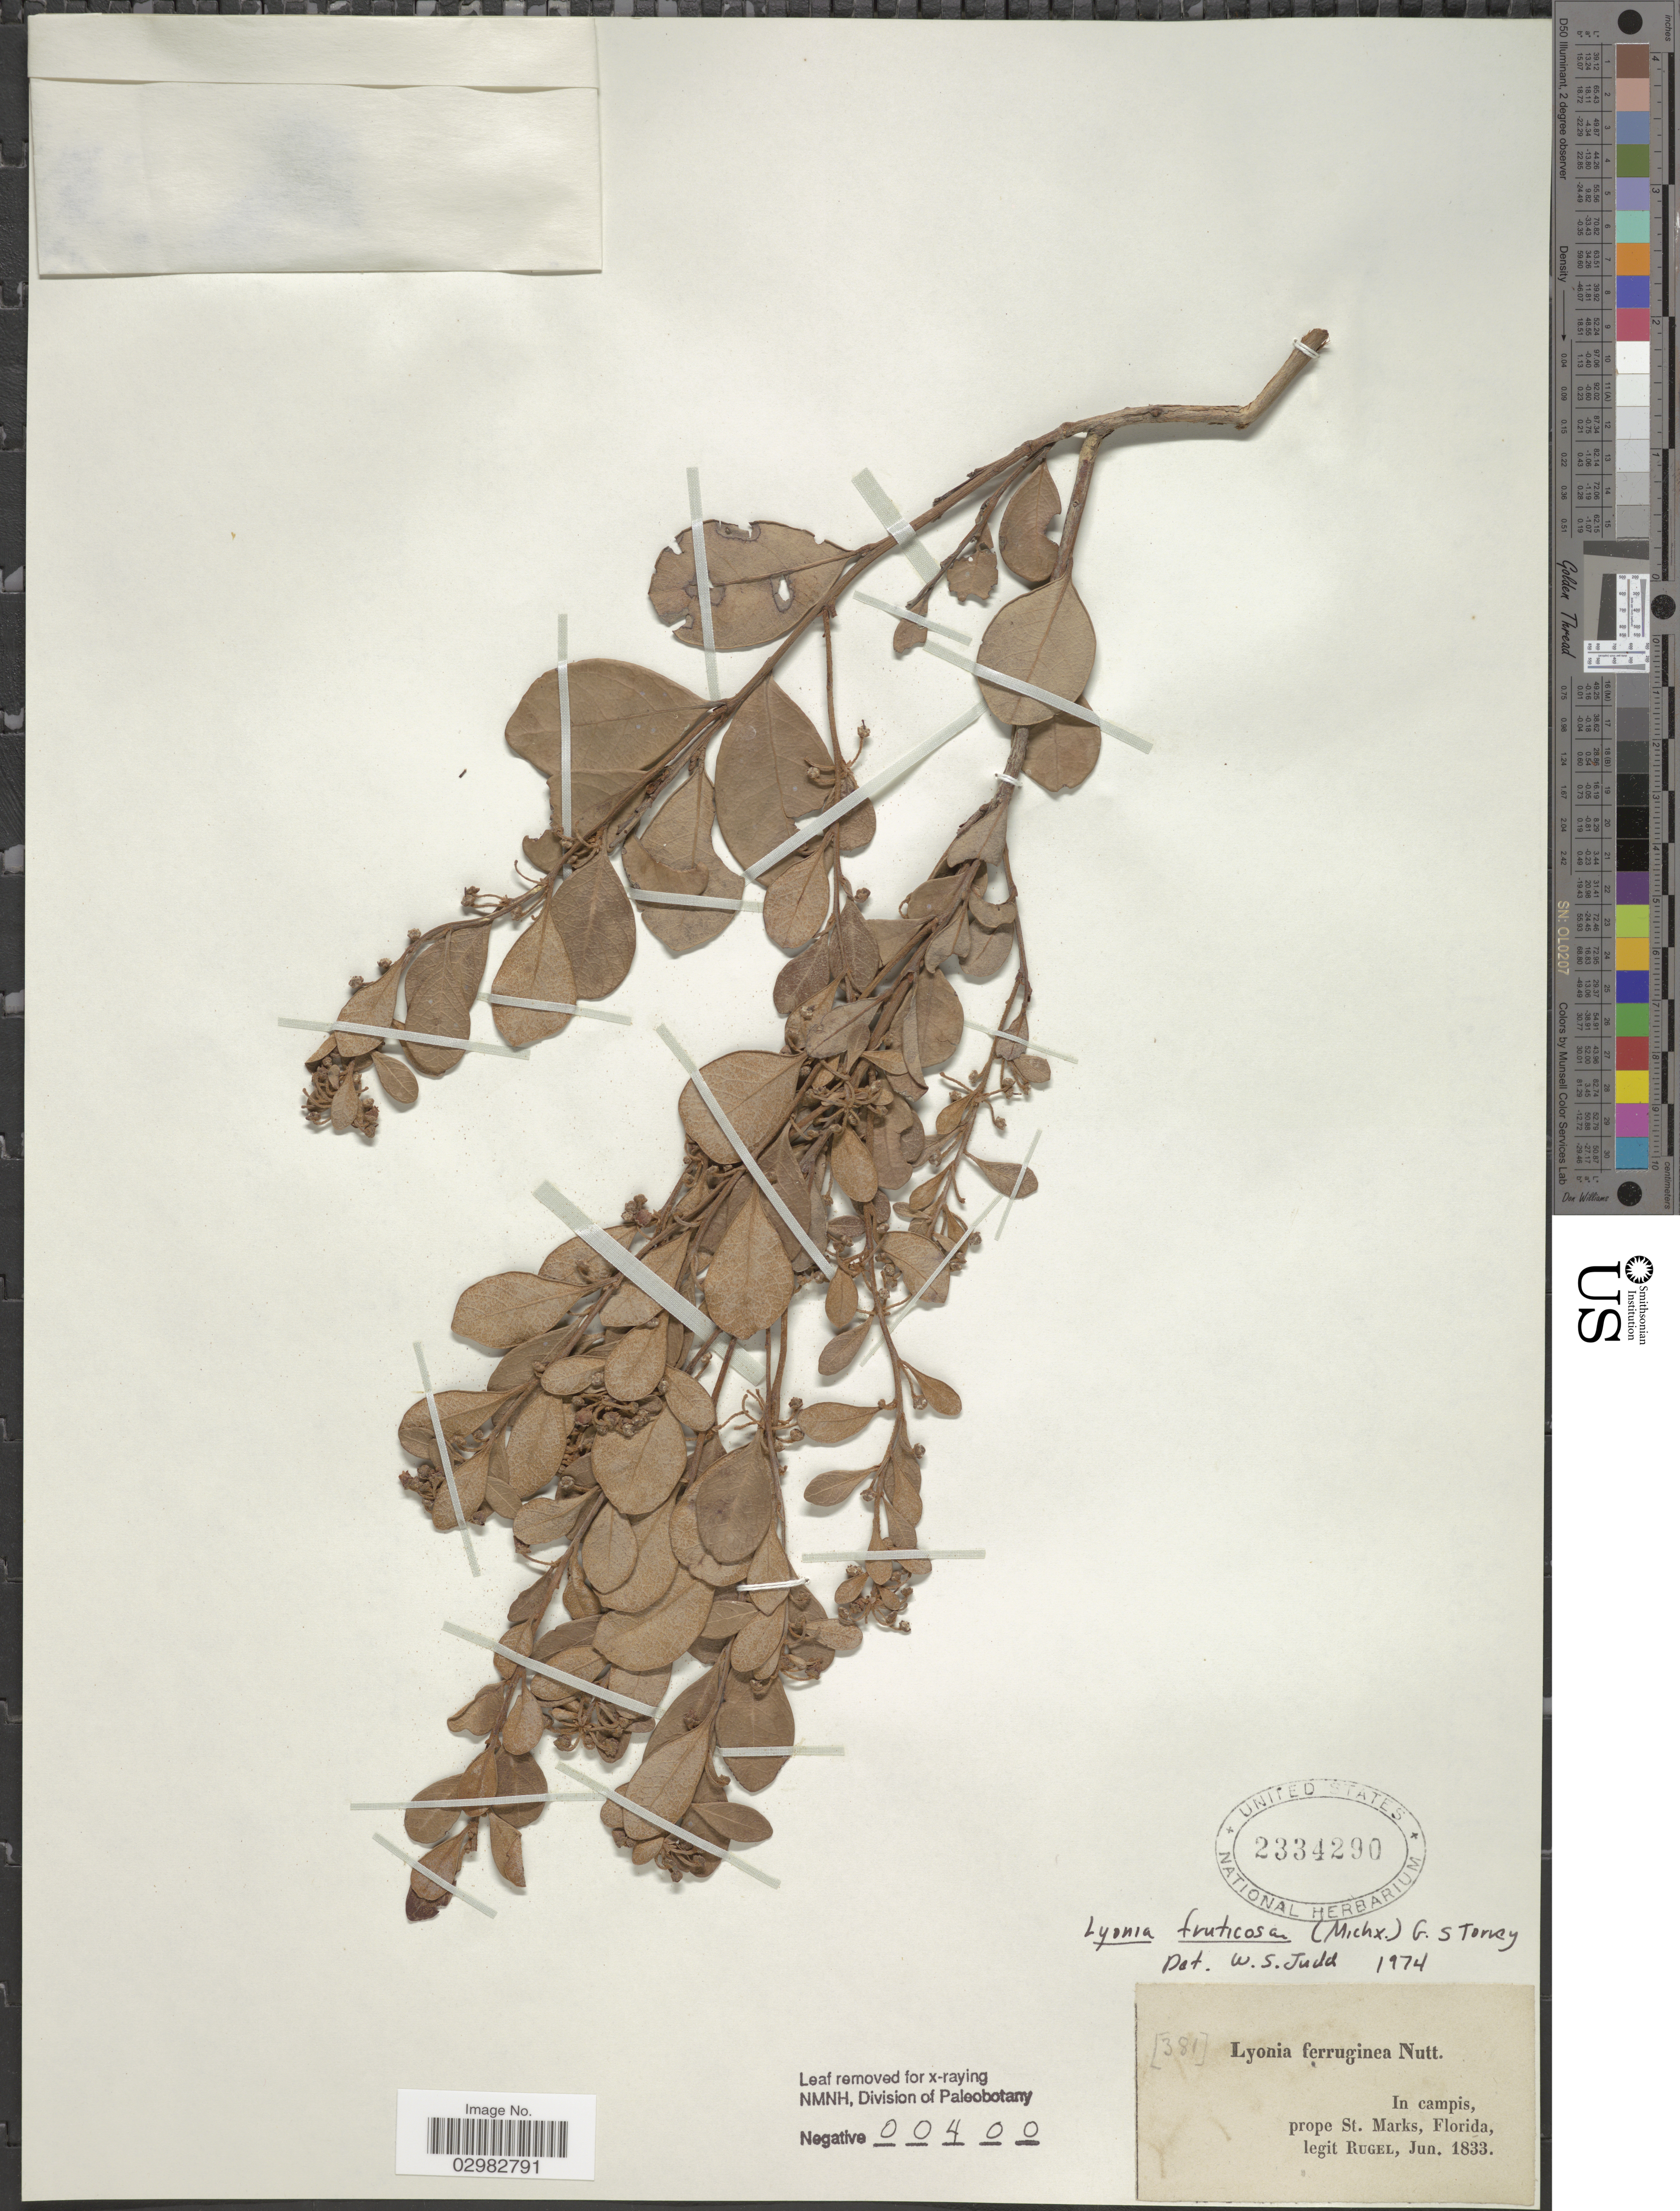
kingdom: Plantae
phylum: Tracheophyta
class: Magnoliopsida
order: Ericales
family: Ericaceae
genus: Lyonia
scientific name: Lyonia fruticosa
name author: (Michx.) G.S. Torr.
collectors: Rugel, --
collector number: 381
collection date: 1833-06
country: United States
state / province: Florida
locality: In campis, prope St. Marks.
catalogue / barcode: US 2334290